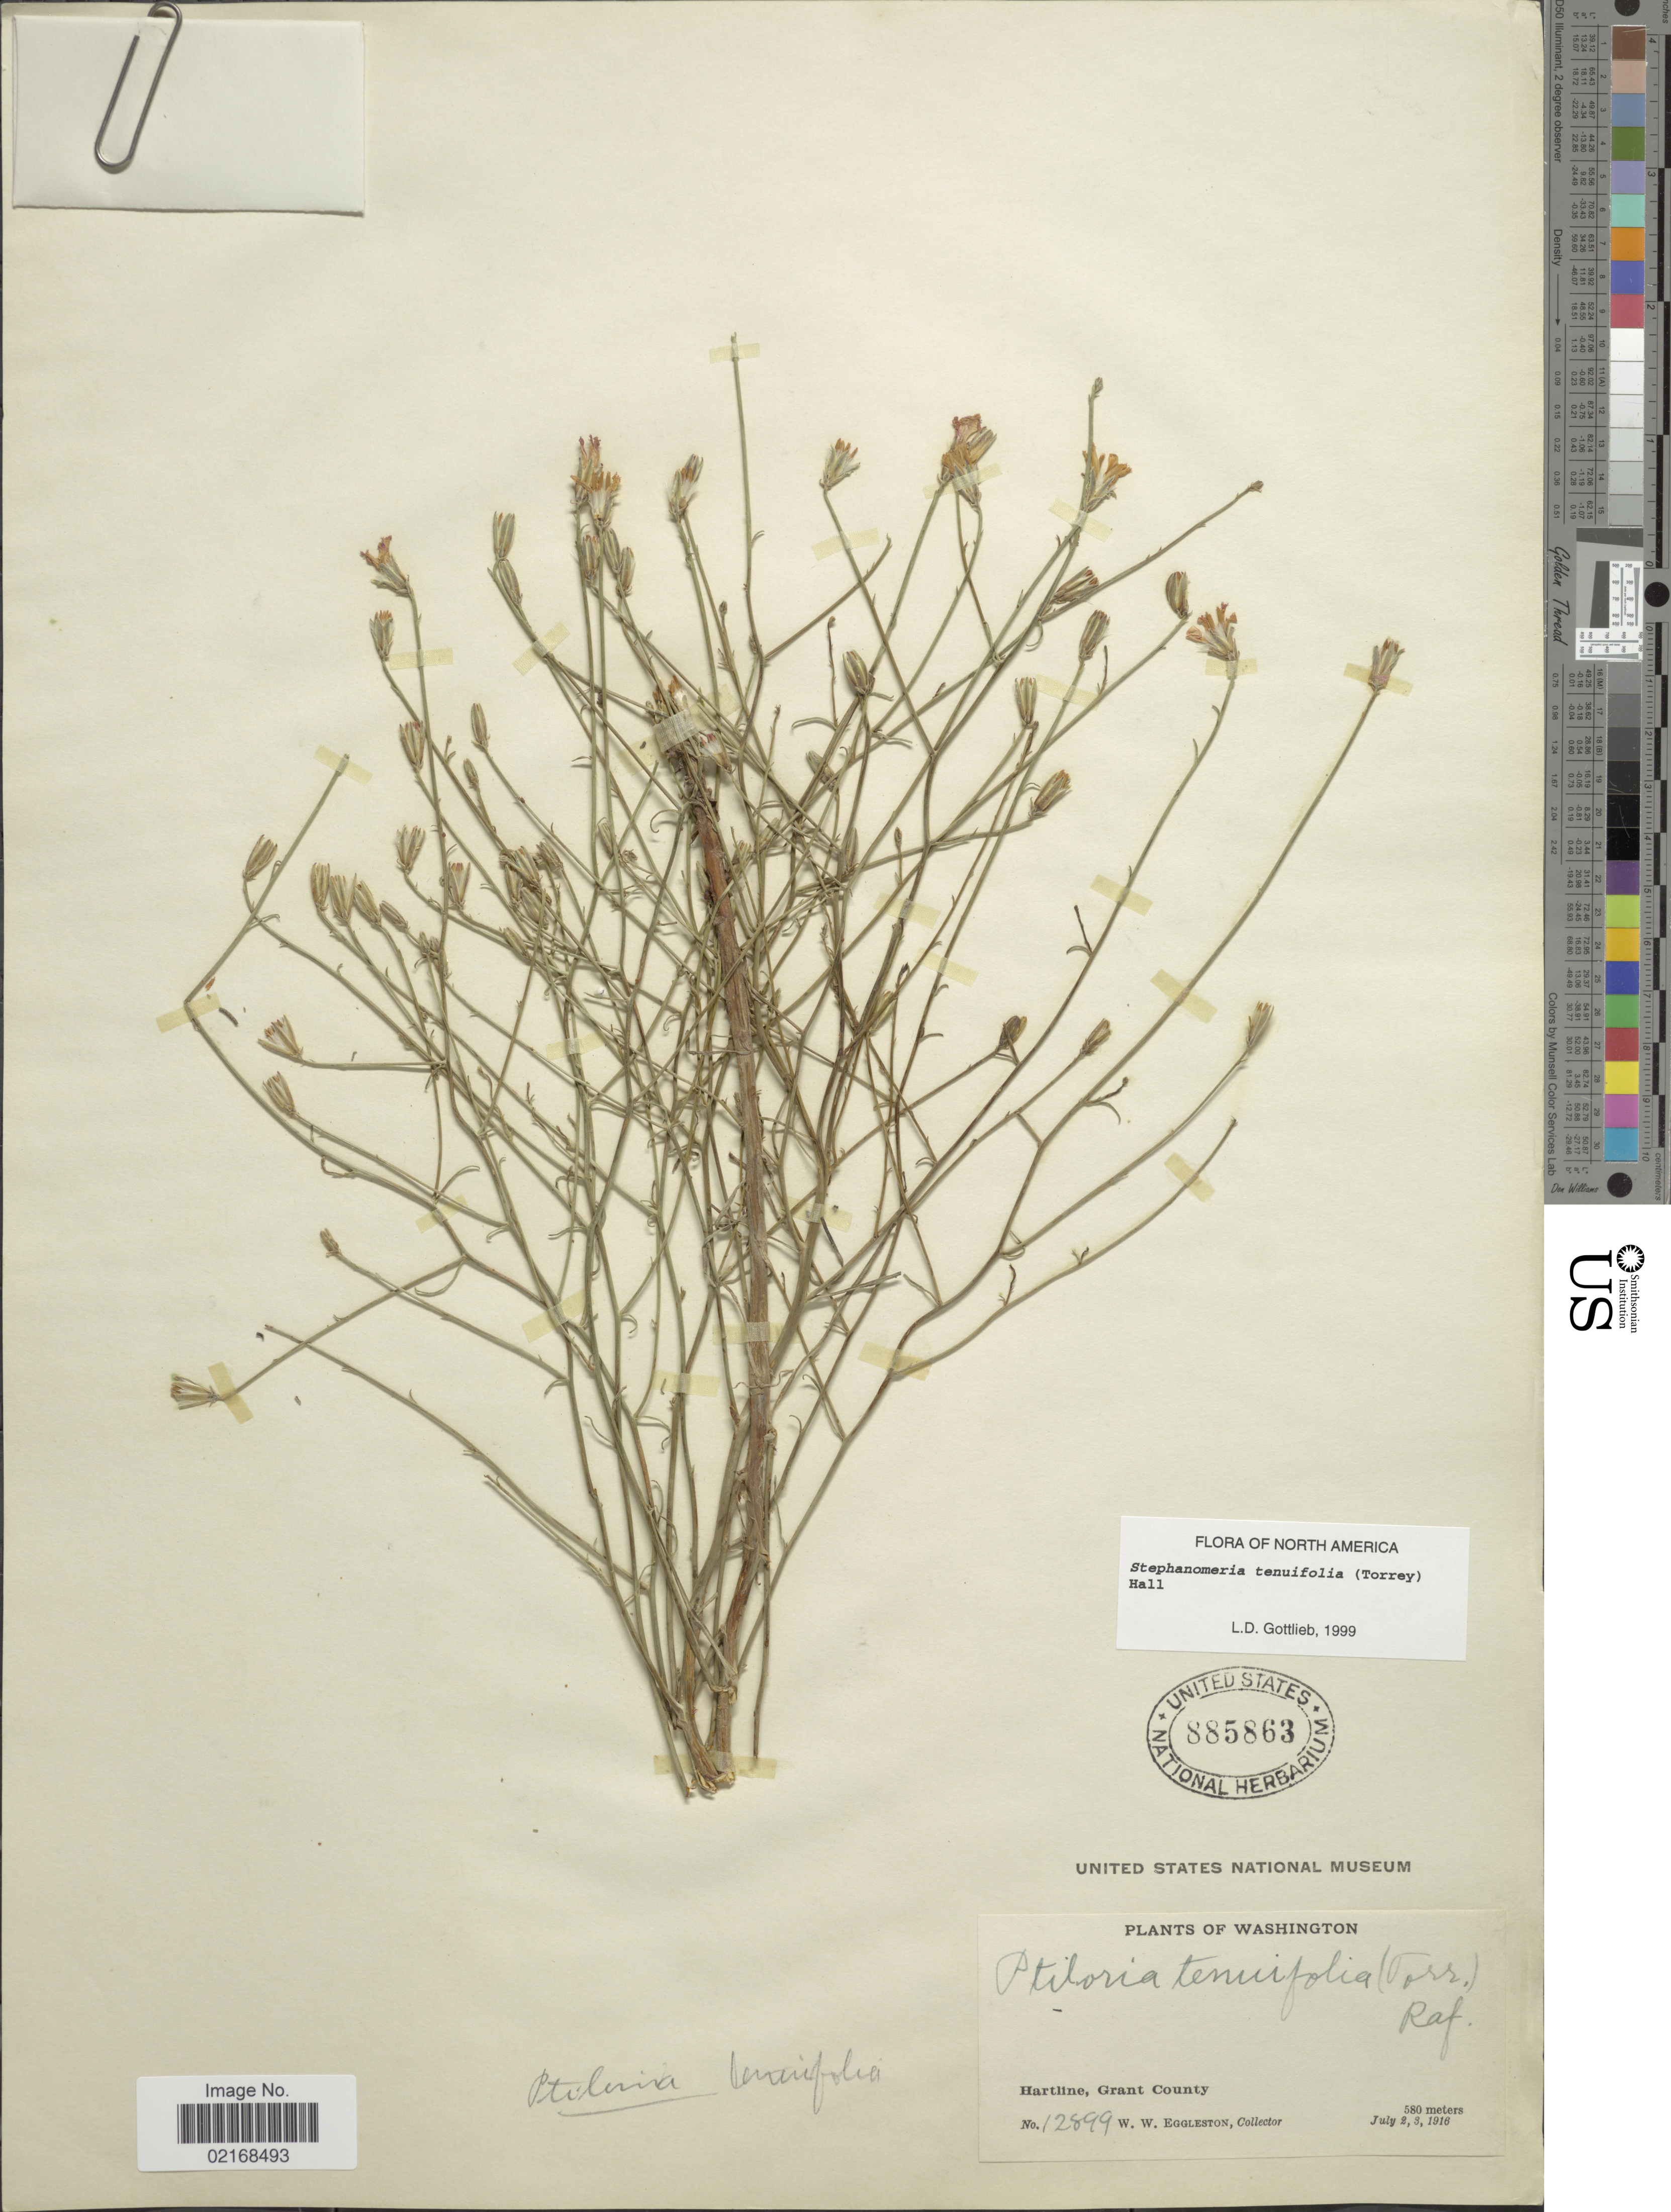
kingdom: Plantae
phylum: Tracheophyta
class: Magnoliopsida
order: Asterales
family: Asteraceae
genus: Stephanomeria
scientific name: Stephanomeria tenuifolia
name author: (Torr.) H.M. Hall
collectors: W. W. Eggleston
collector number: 12899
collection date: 1916-07-02/1916-07-03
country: United States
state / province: Washington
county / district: Grant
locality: Hartline, Grant County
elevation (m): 580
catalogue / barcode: US 885863